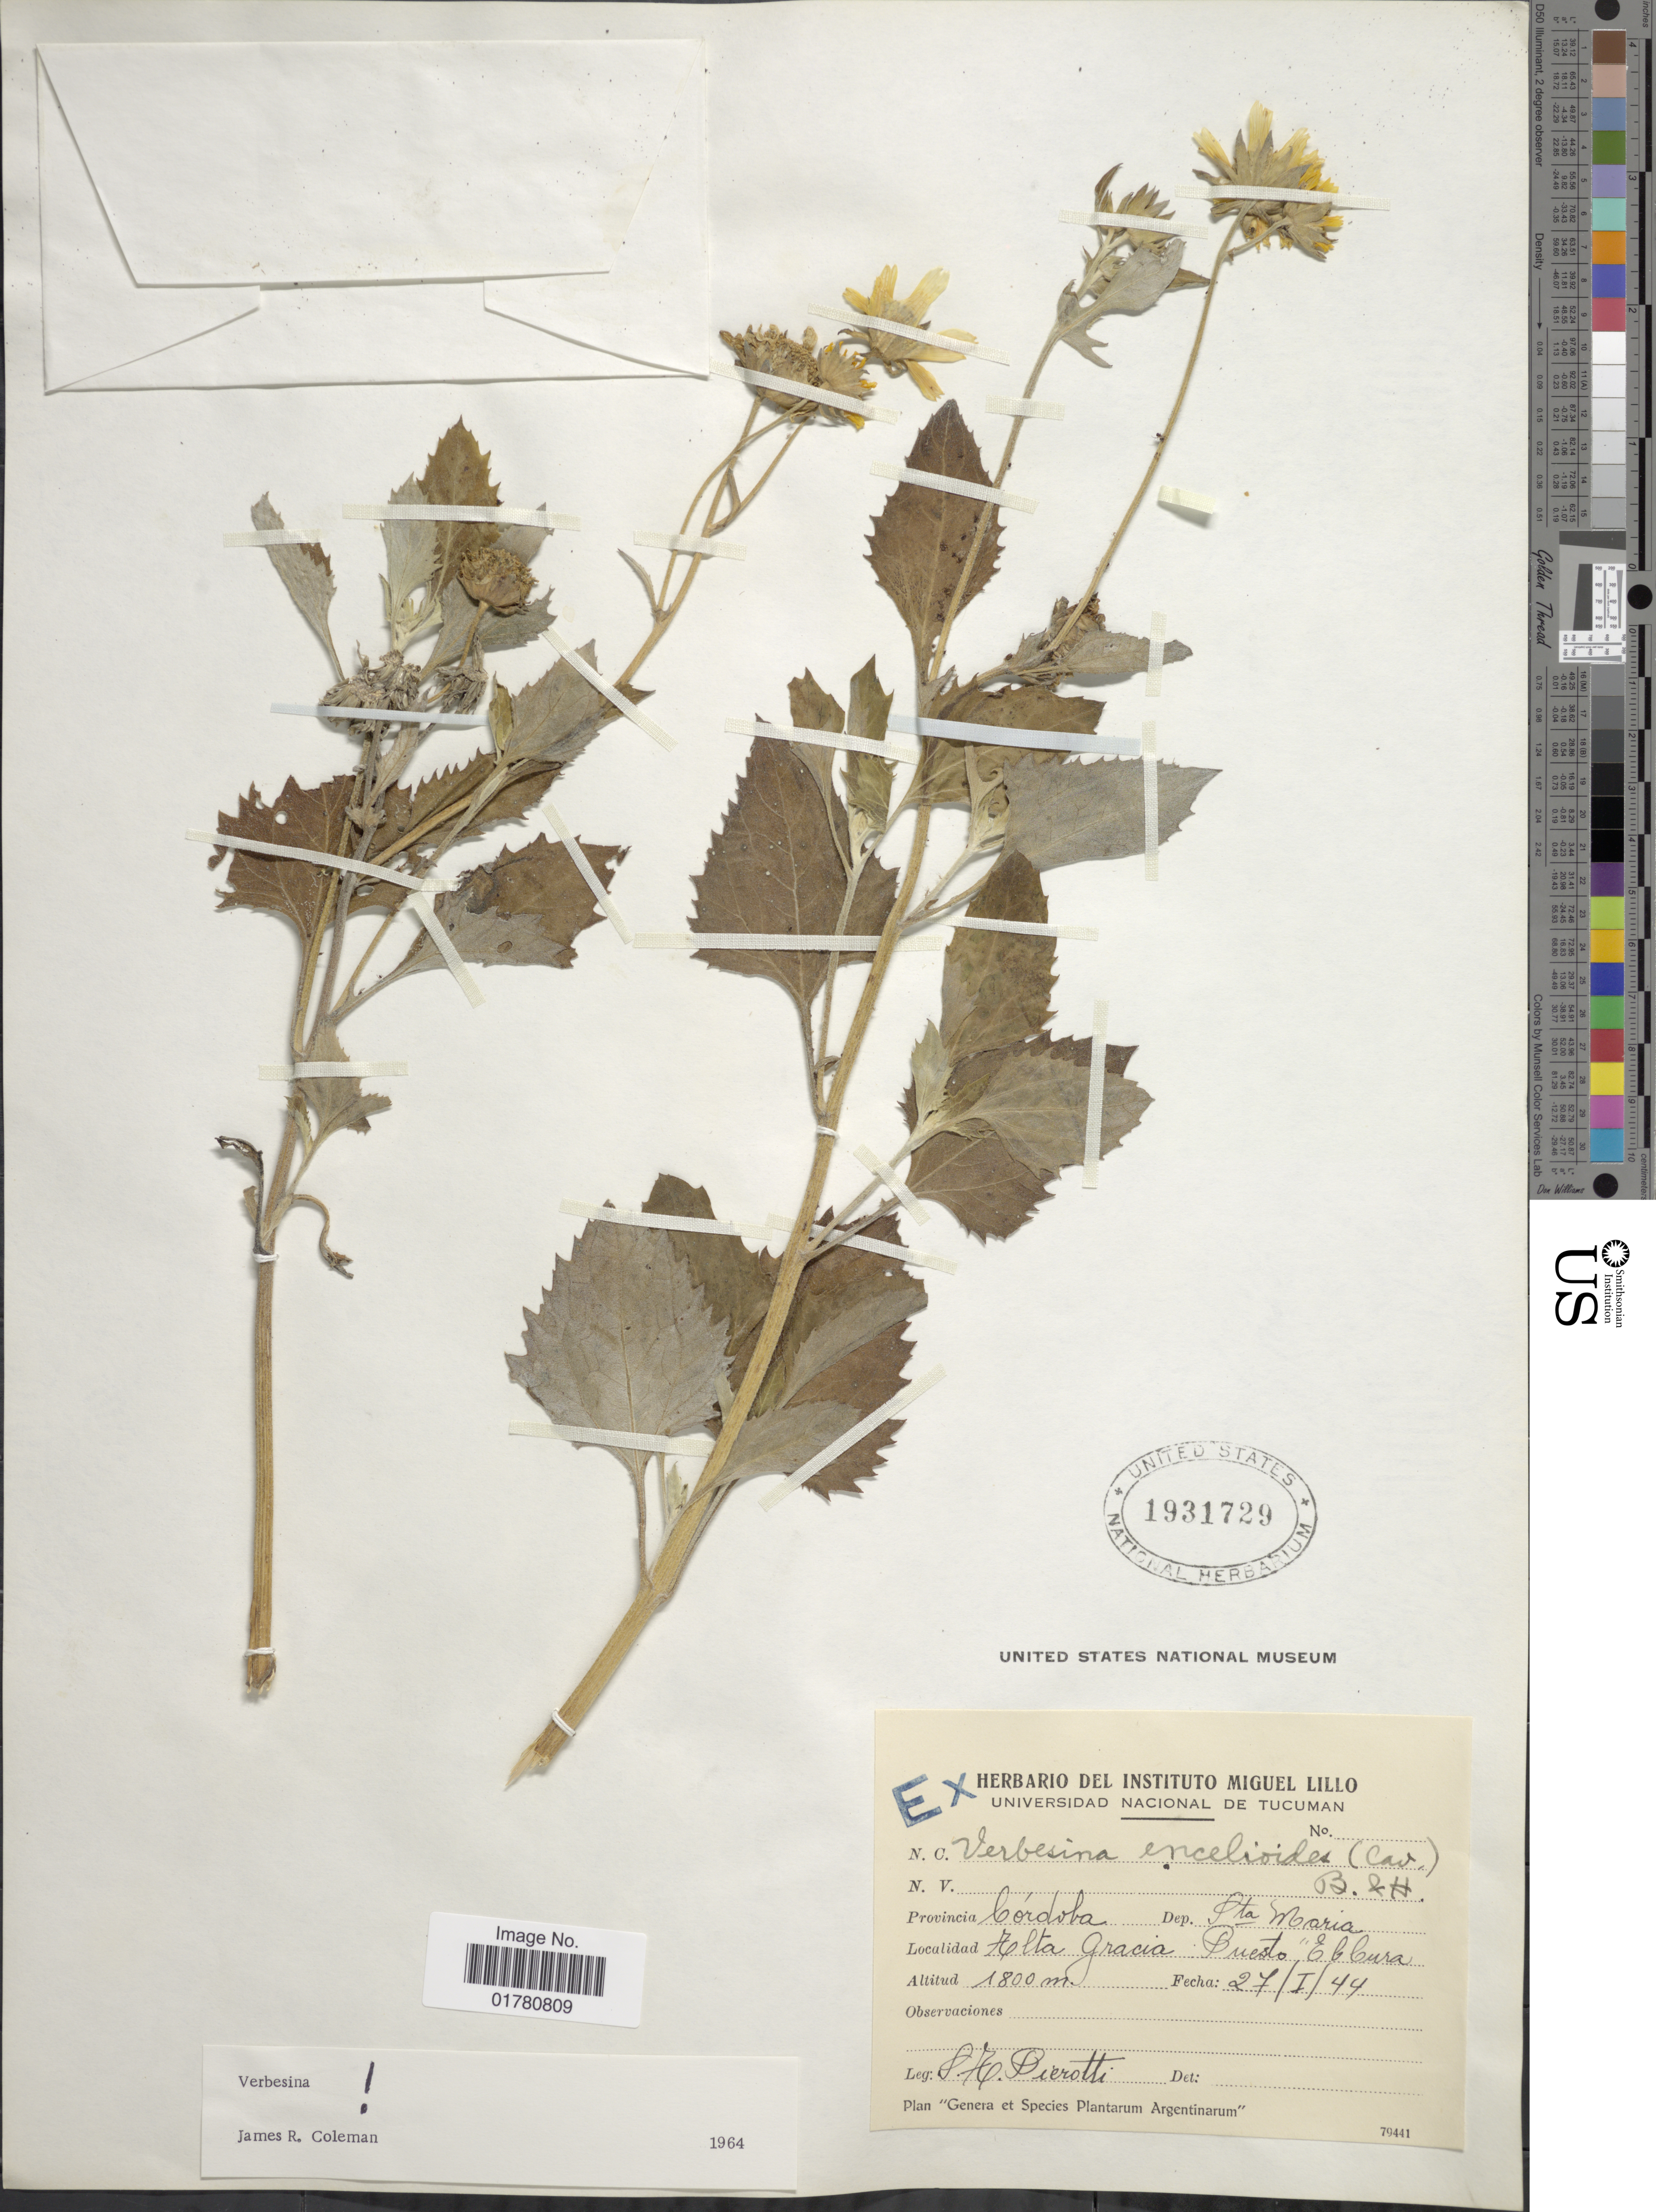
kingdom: Plantae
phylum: Tracheophyta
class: Magnoliopsida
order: Asterales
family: Asteraceae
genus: Verbesina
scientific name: Verbesina encelioides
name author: (Cav.) Benth. & Hook. ex A. Gray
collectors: S. A. Pierotti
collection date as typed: Transcribed d/m/y: 27/1/44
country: Argentina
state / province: Cordoba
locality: Dep Sta Maria, Alta Gracia Puesto El Cura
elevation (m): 1800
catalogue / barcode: US 1931729